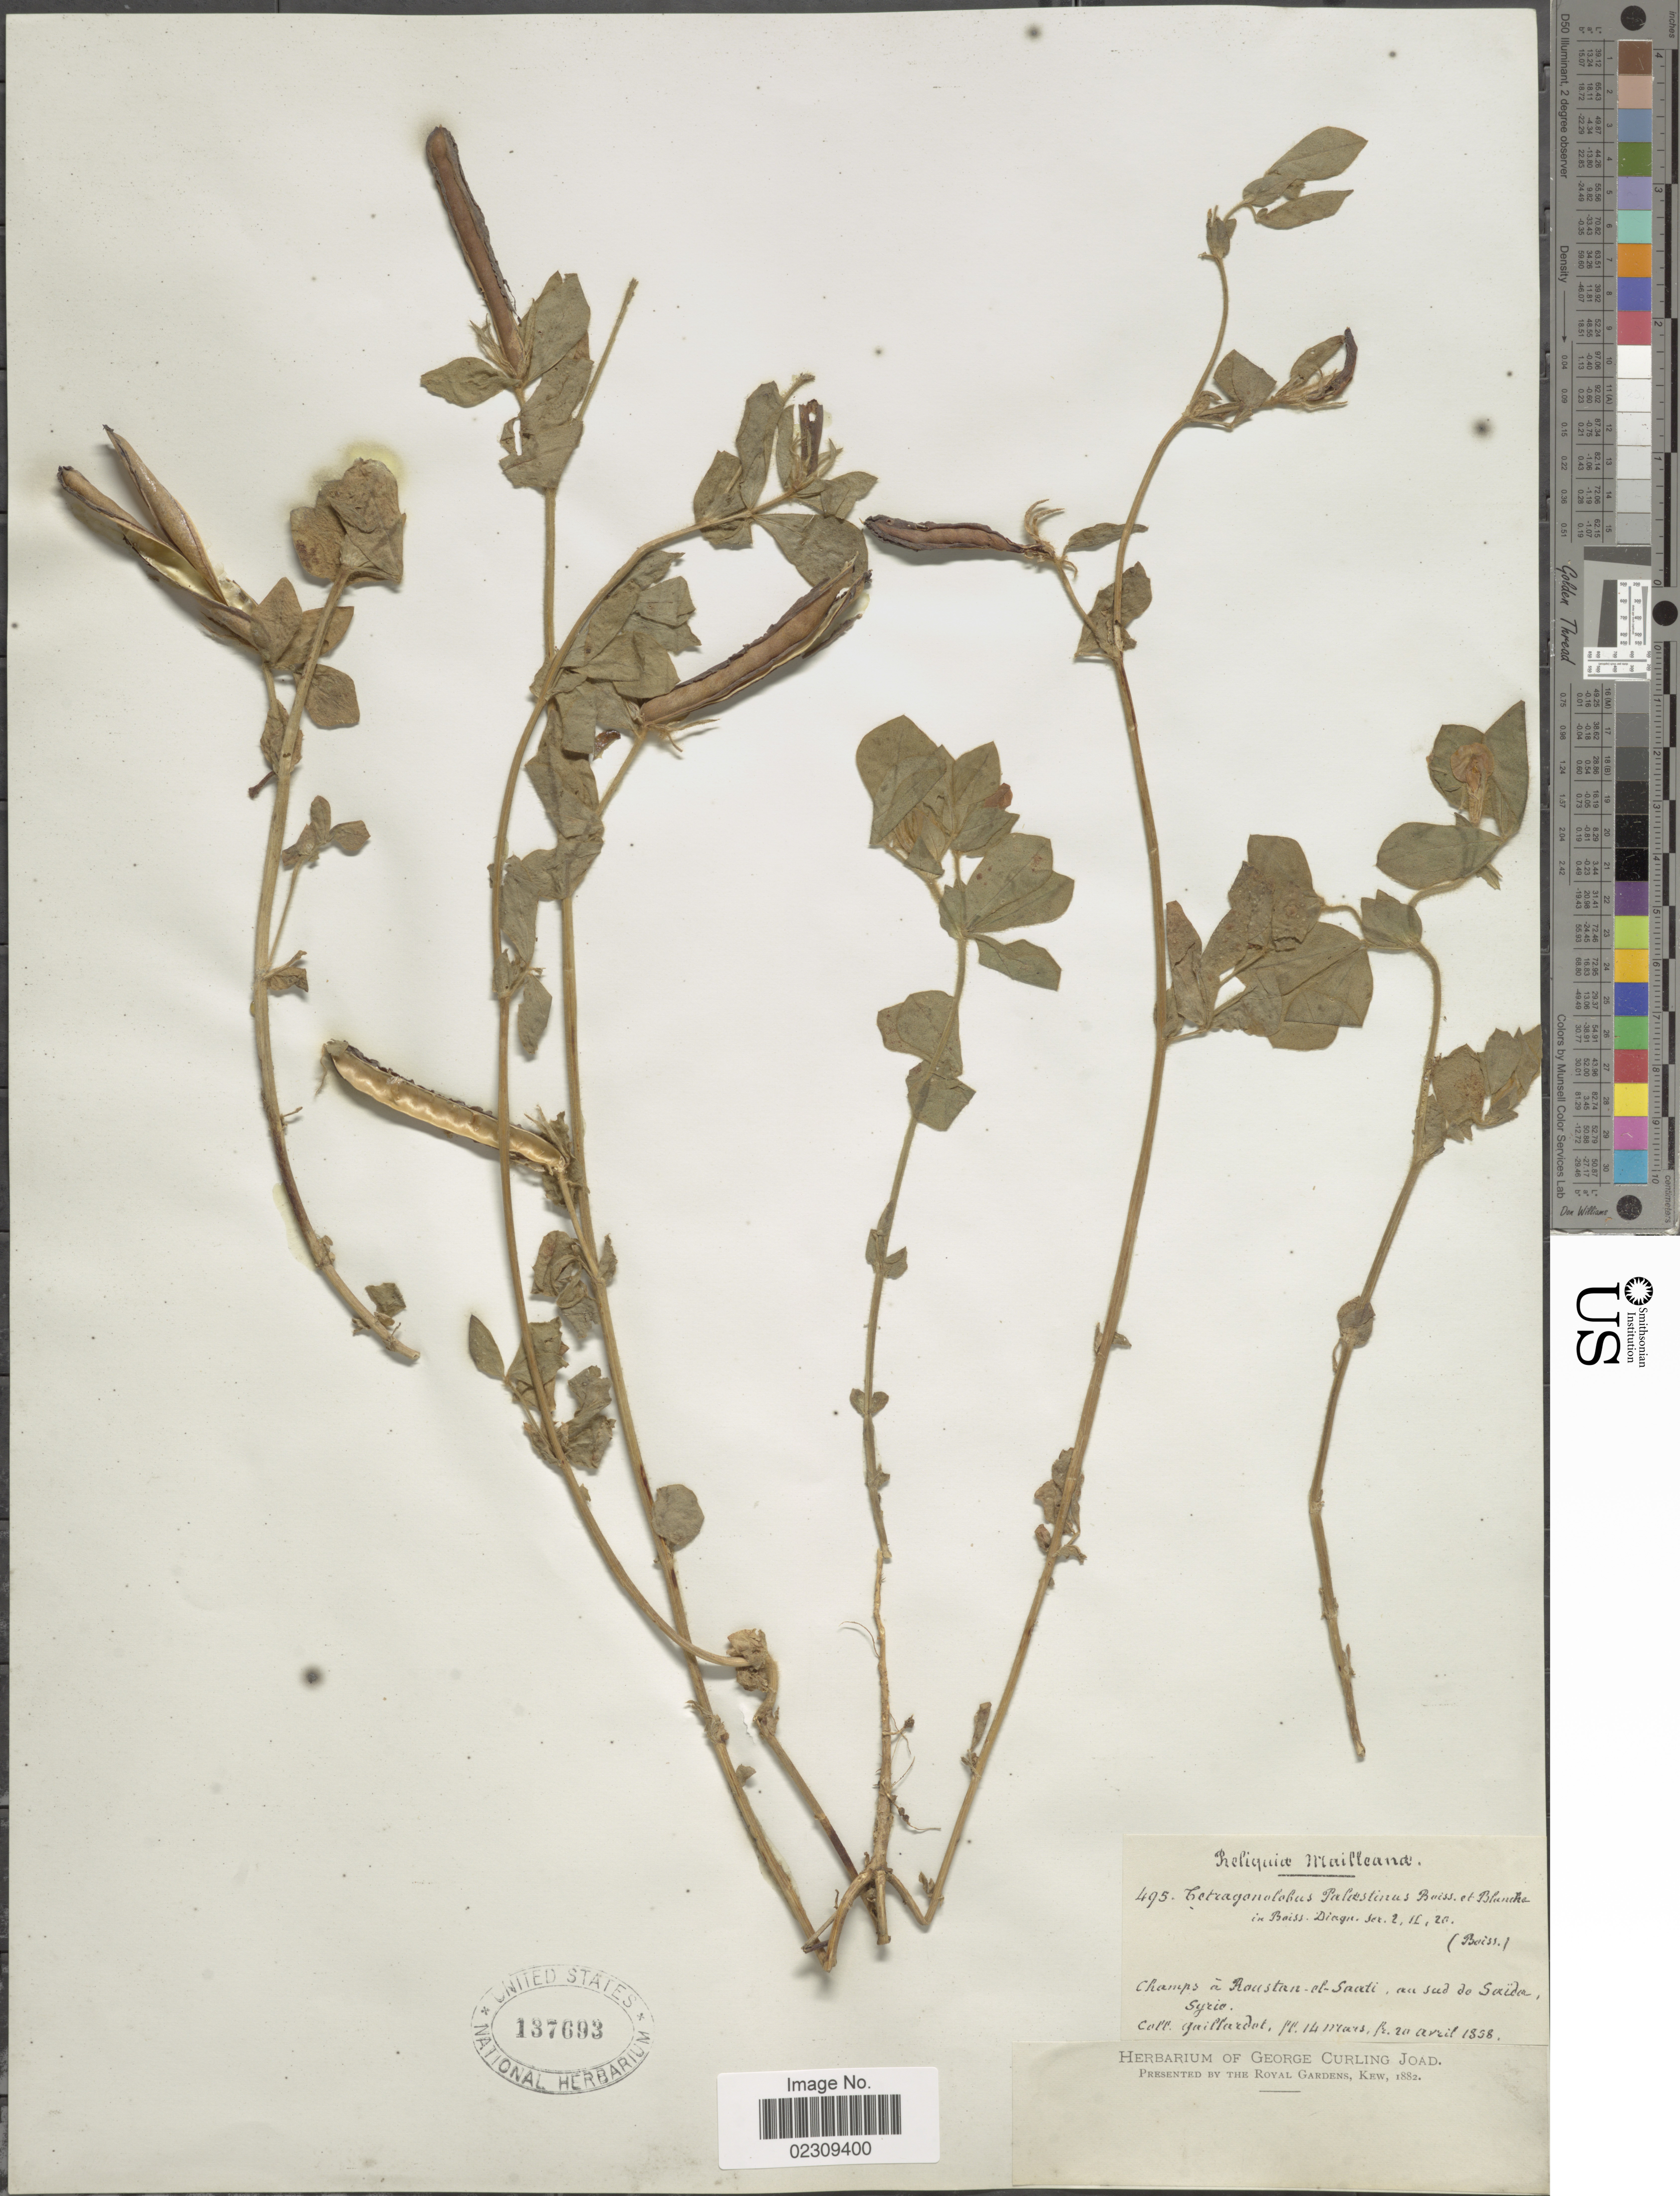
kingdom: Plantae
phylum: Tracheophyta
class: Magnoliopsida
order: Fabales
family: Fabaceae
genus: Tetragonolobus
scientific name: Tetragonolobus palaestinus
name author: Boiss. & Blanche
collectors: Gaillardot, --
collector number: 495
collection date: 1858-03-14/1858-04-20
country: Syria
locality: Champs a Roustan-al-Saadi, au Sud de Saida, Syrie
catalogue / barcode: US 137693